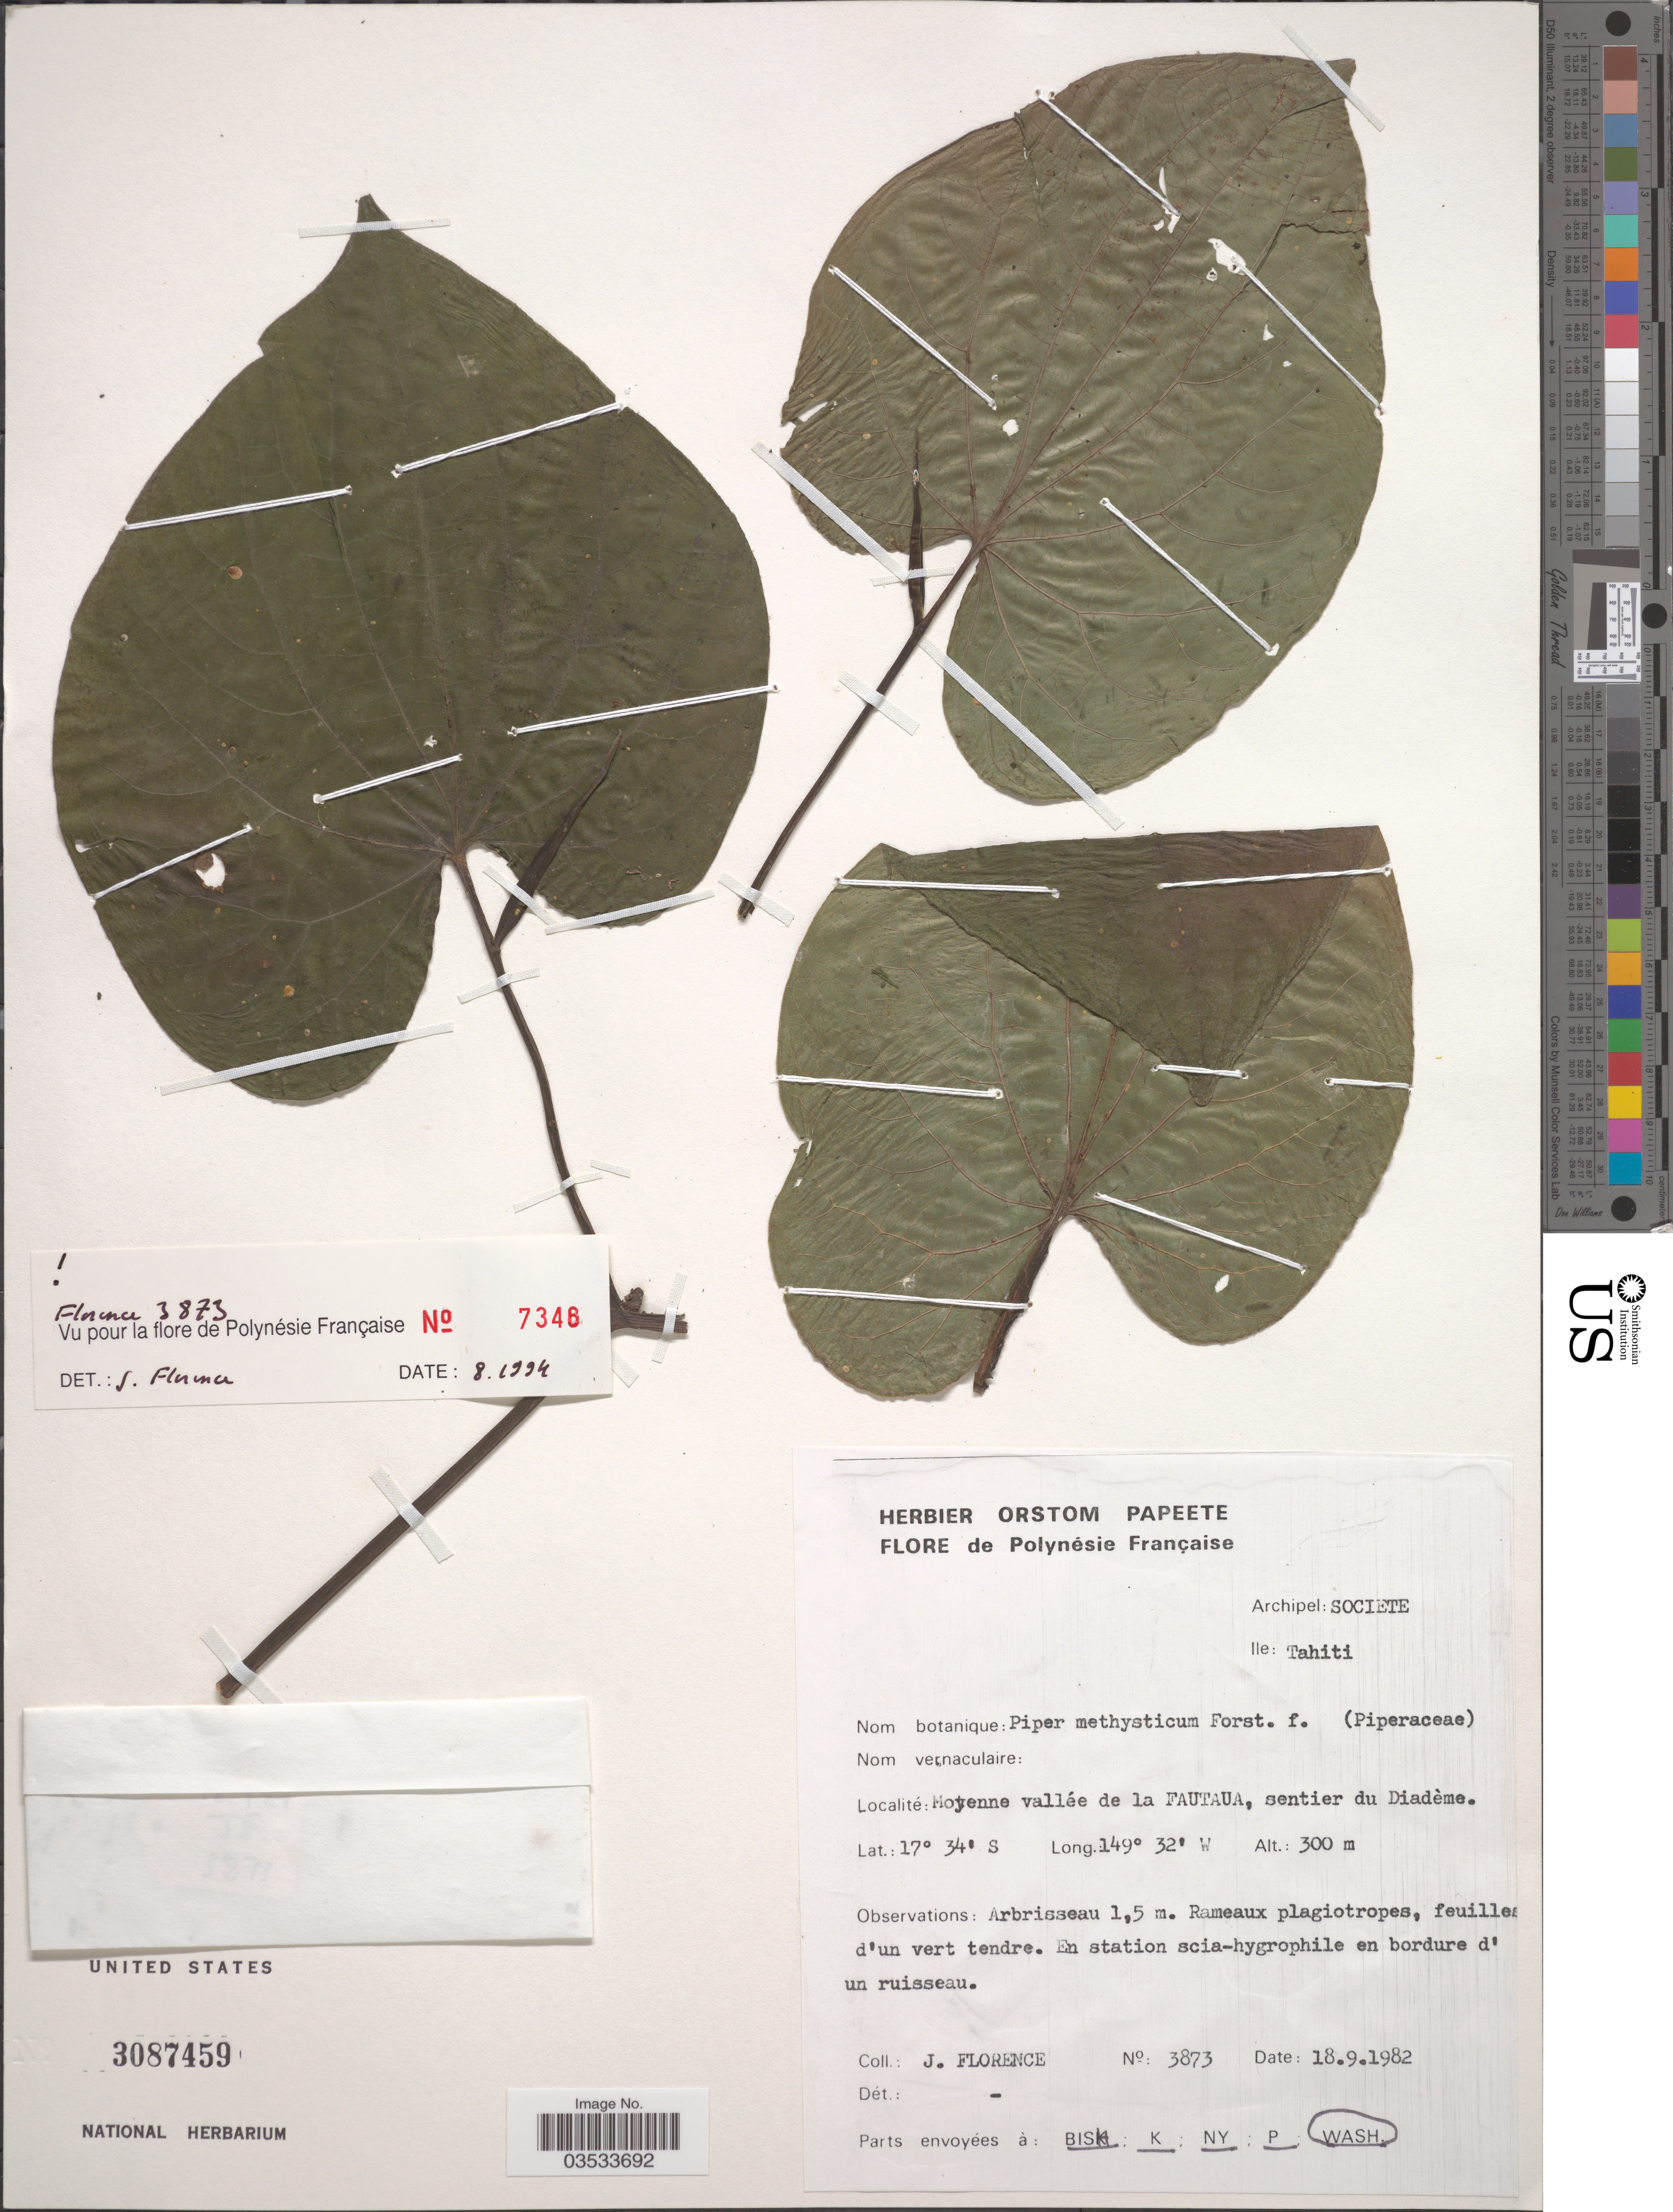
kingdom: Plantae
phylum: Tracheophyta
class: Magnoliopsida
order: Piperales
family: Piperaceae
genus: Piper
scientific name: Piper methysticum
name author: J.R. Forst. & G. Forst.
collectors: J. Florence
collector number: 3873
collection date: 1982-09-18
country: French Polynesia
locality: Archipel: Societe IIe: Tahiti. Moyenne vallée de la Fautaua, sentier du Diadème.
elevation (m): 300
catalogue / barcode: US 3087459